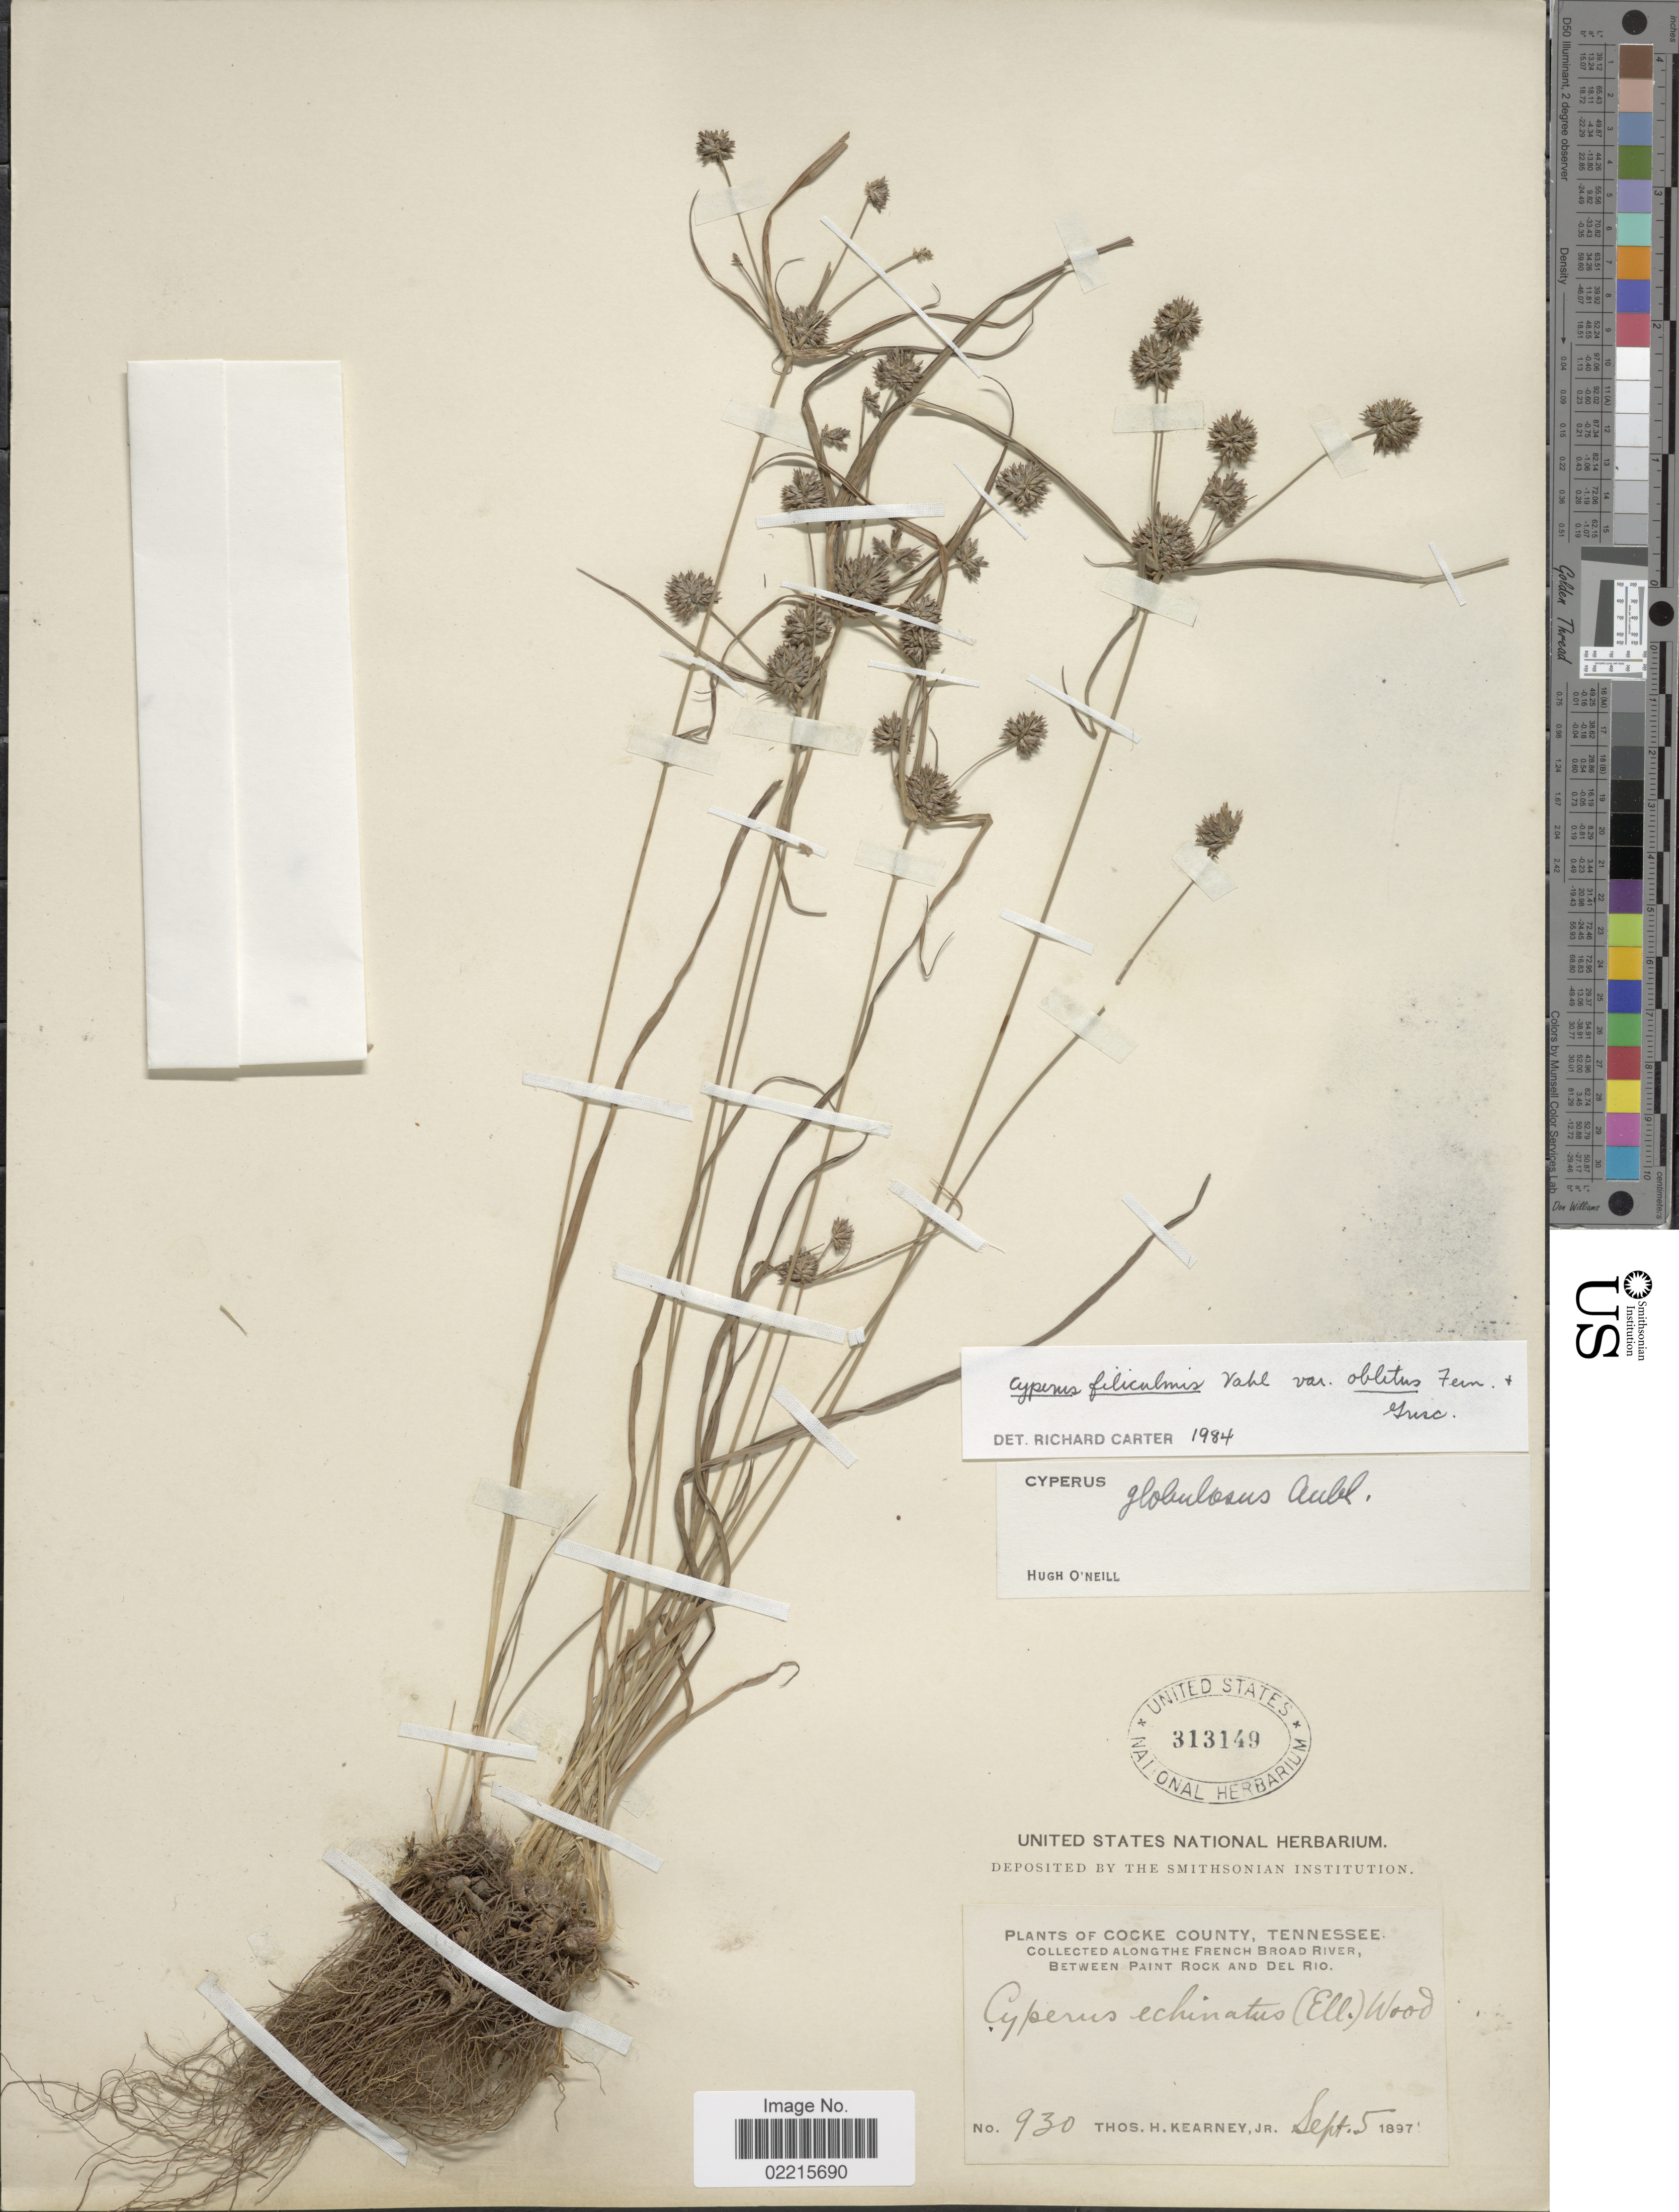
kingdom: Plantae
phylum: Tracheophyta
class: Liliopsida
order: Poales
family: Cyperaceae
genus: Cyperus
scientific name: Cyperus filiculmis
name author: Vahl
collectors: T. H. Kearney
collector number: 930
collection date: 1897-09-05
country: United States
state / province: Tennessee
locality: Cocke County, along the French Broad River, Between Paint Rock and Del Rio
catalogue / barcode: US 313149